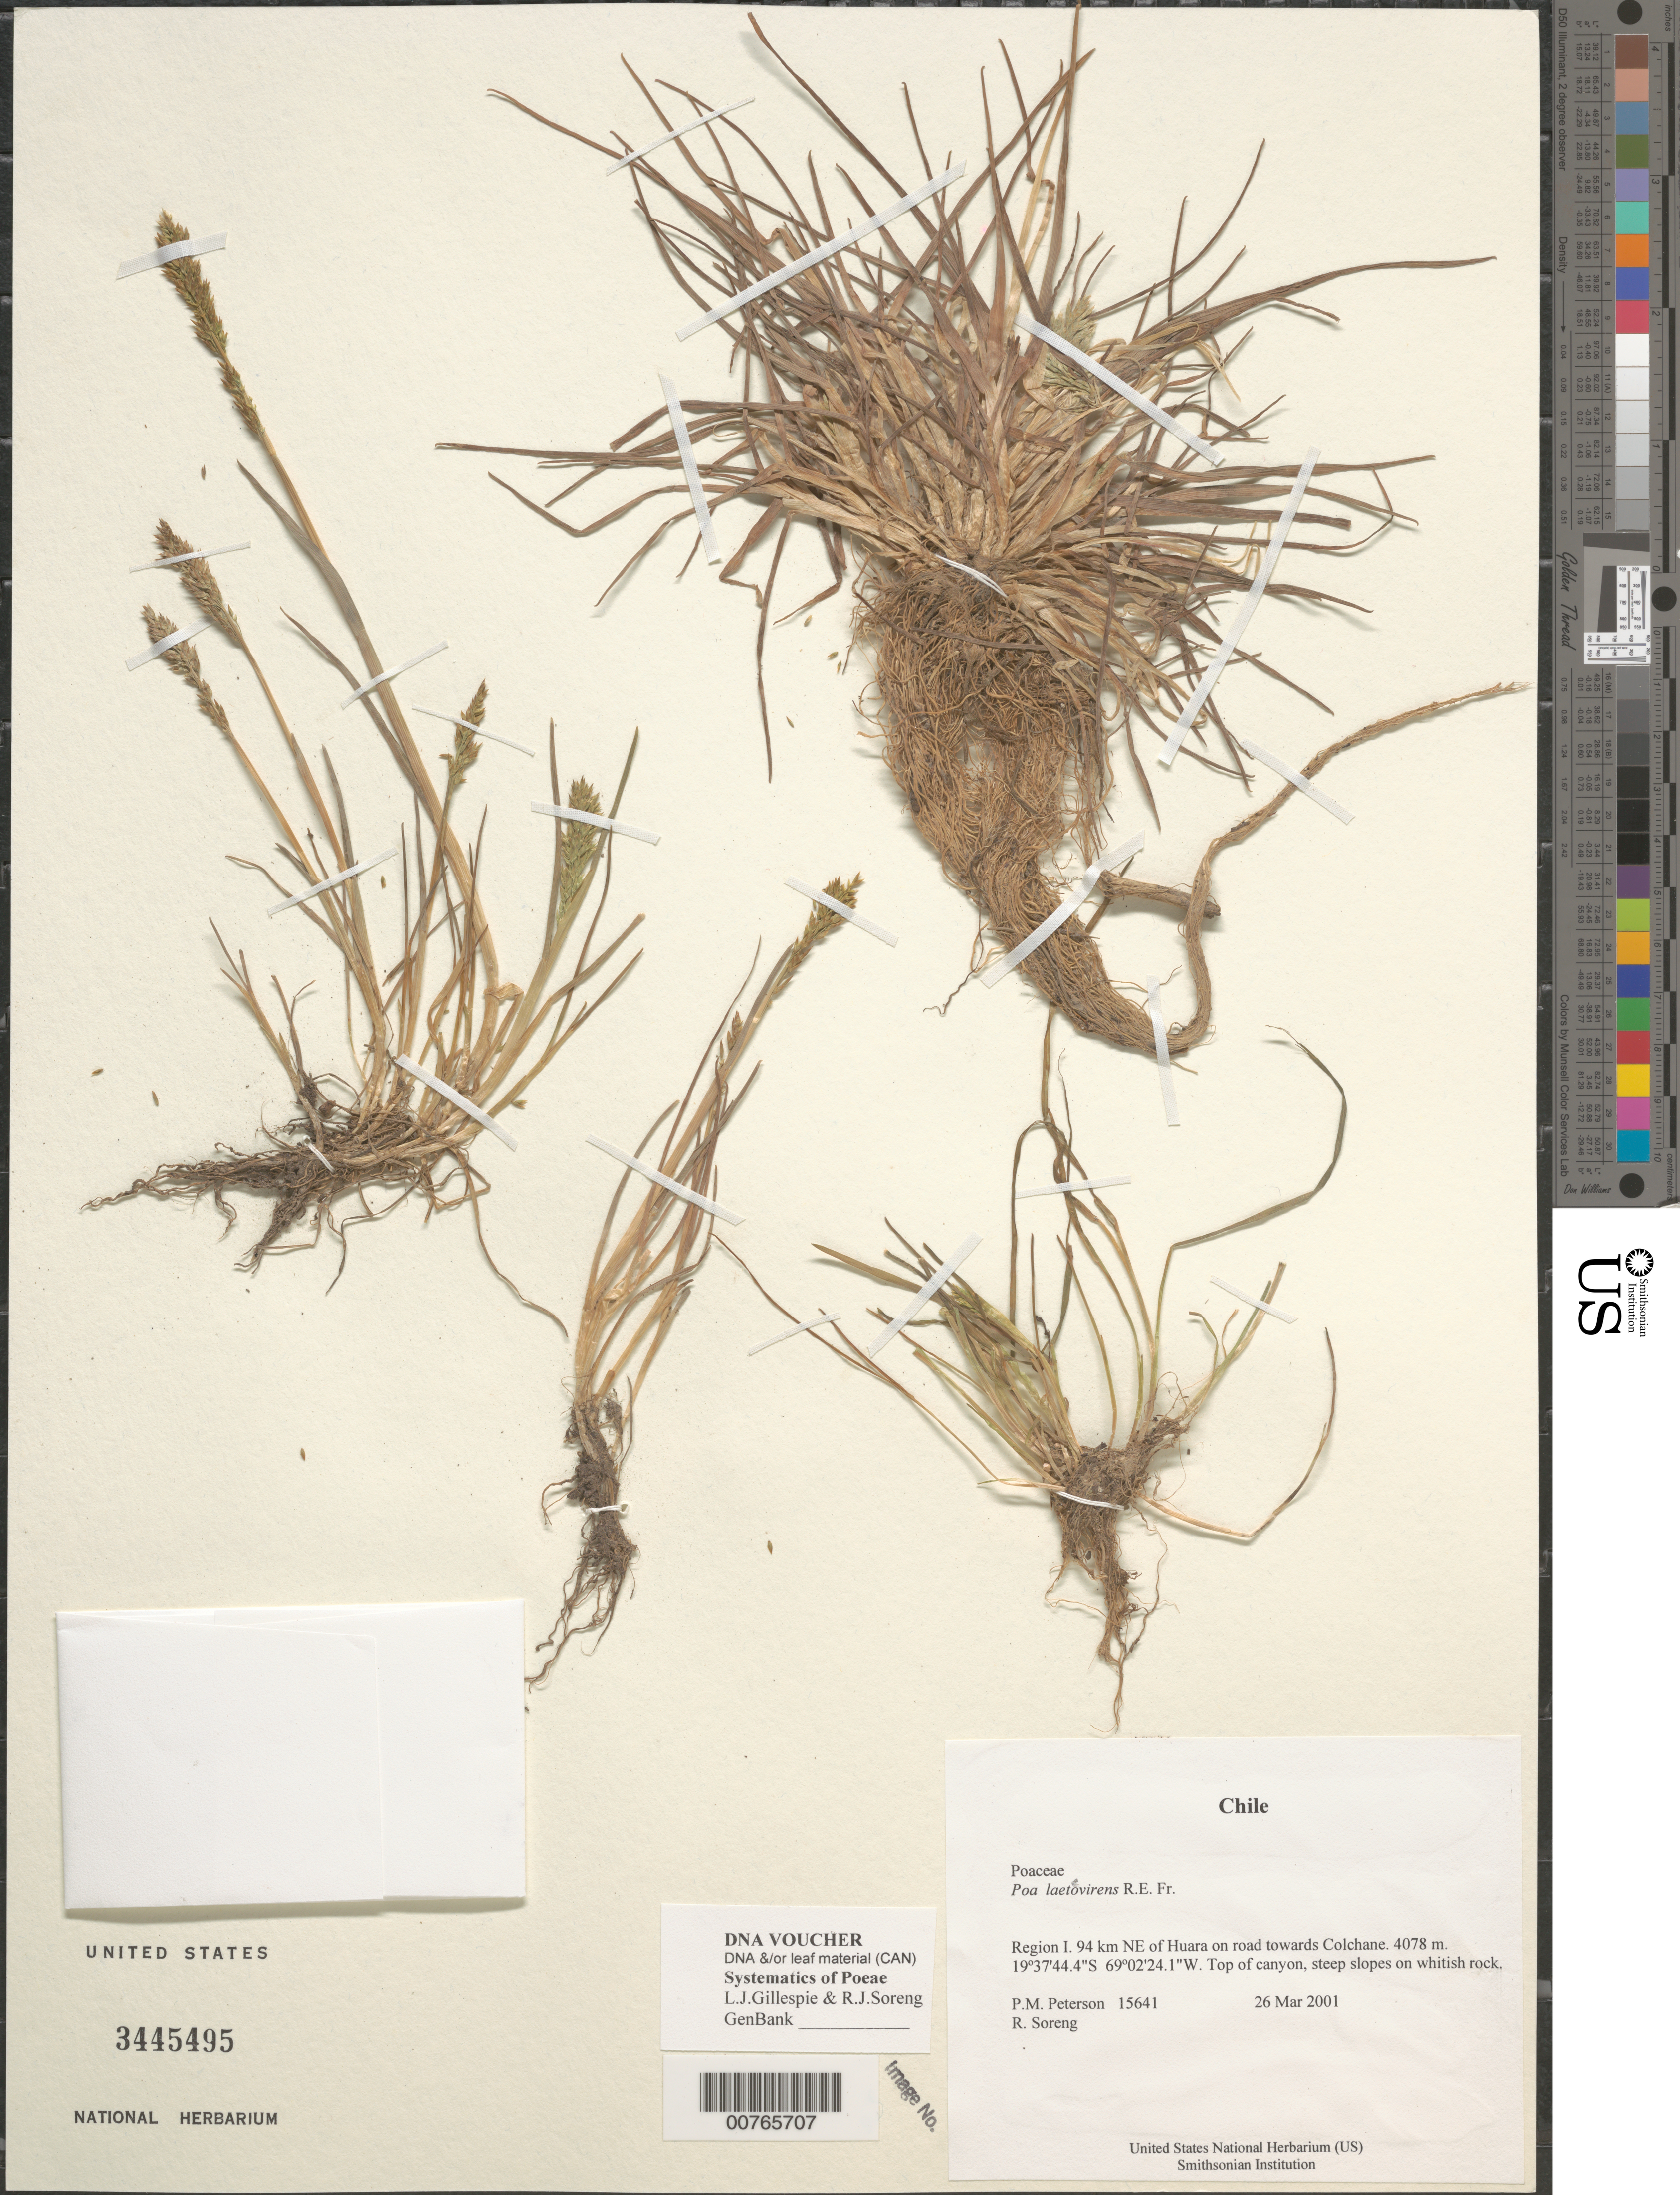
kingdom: Plantae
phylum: Tracheophyta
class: Liliopsida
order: Poales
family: Poaceae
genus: Poa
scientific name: Poa laetevirens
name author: R.E. Fr.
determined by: Soreng, Robert J., Research Associate (BOT), Smithsonian Institution - National Museum of Natural History (UNITED STATES)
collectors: P. M. Peterson & R. J. Soreng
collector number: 15641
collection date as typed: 26 Mar 2001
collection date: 2001-03-26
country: Chile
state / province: Tarapacá (I)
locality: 94 km NE of Huara on road towards Colchane.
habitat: Top of canyon, steep slopes on whitish rock.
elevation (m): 4078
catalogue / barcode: US 3445495